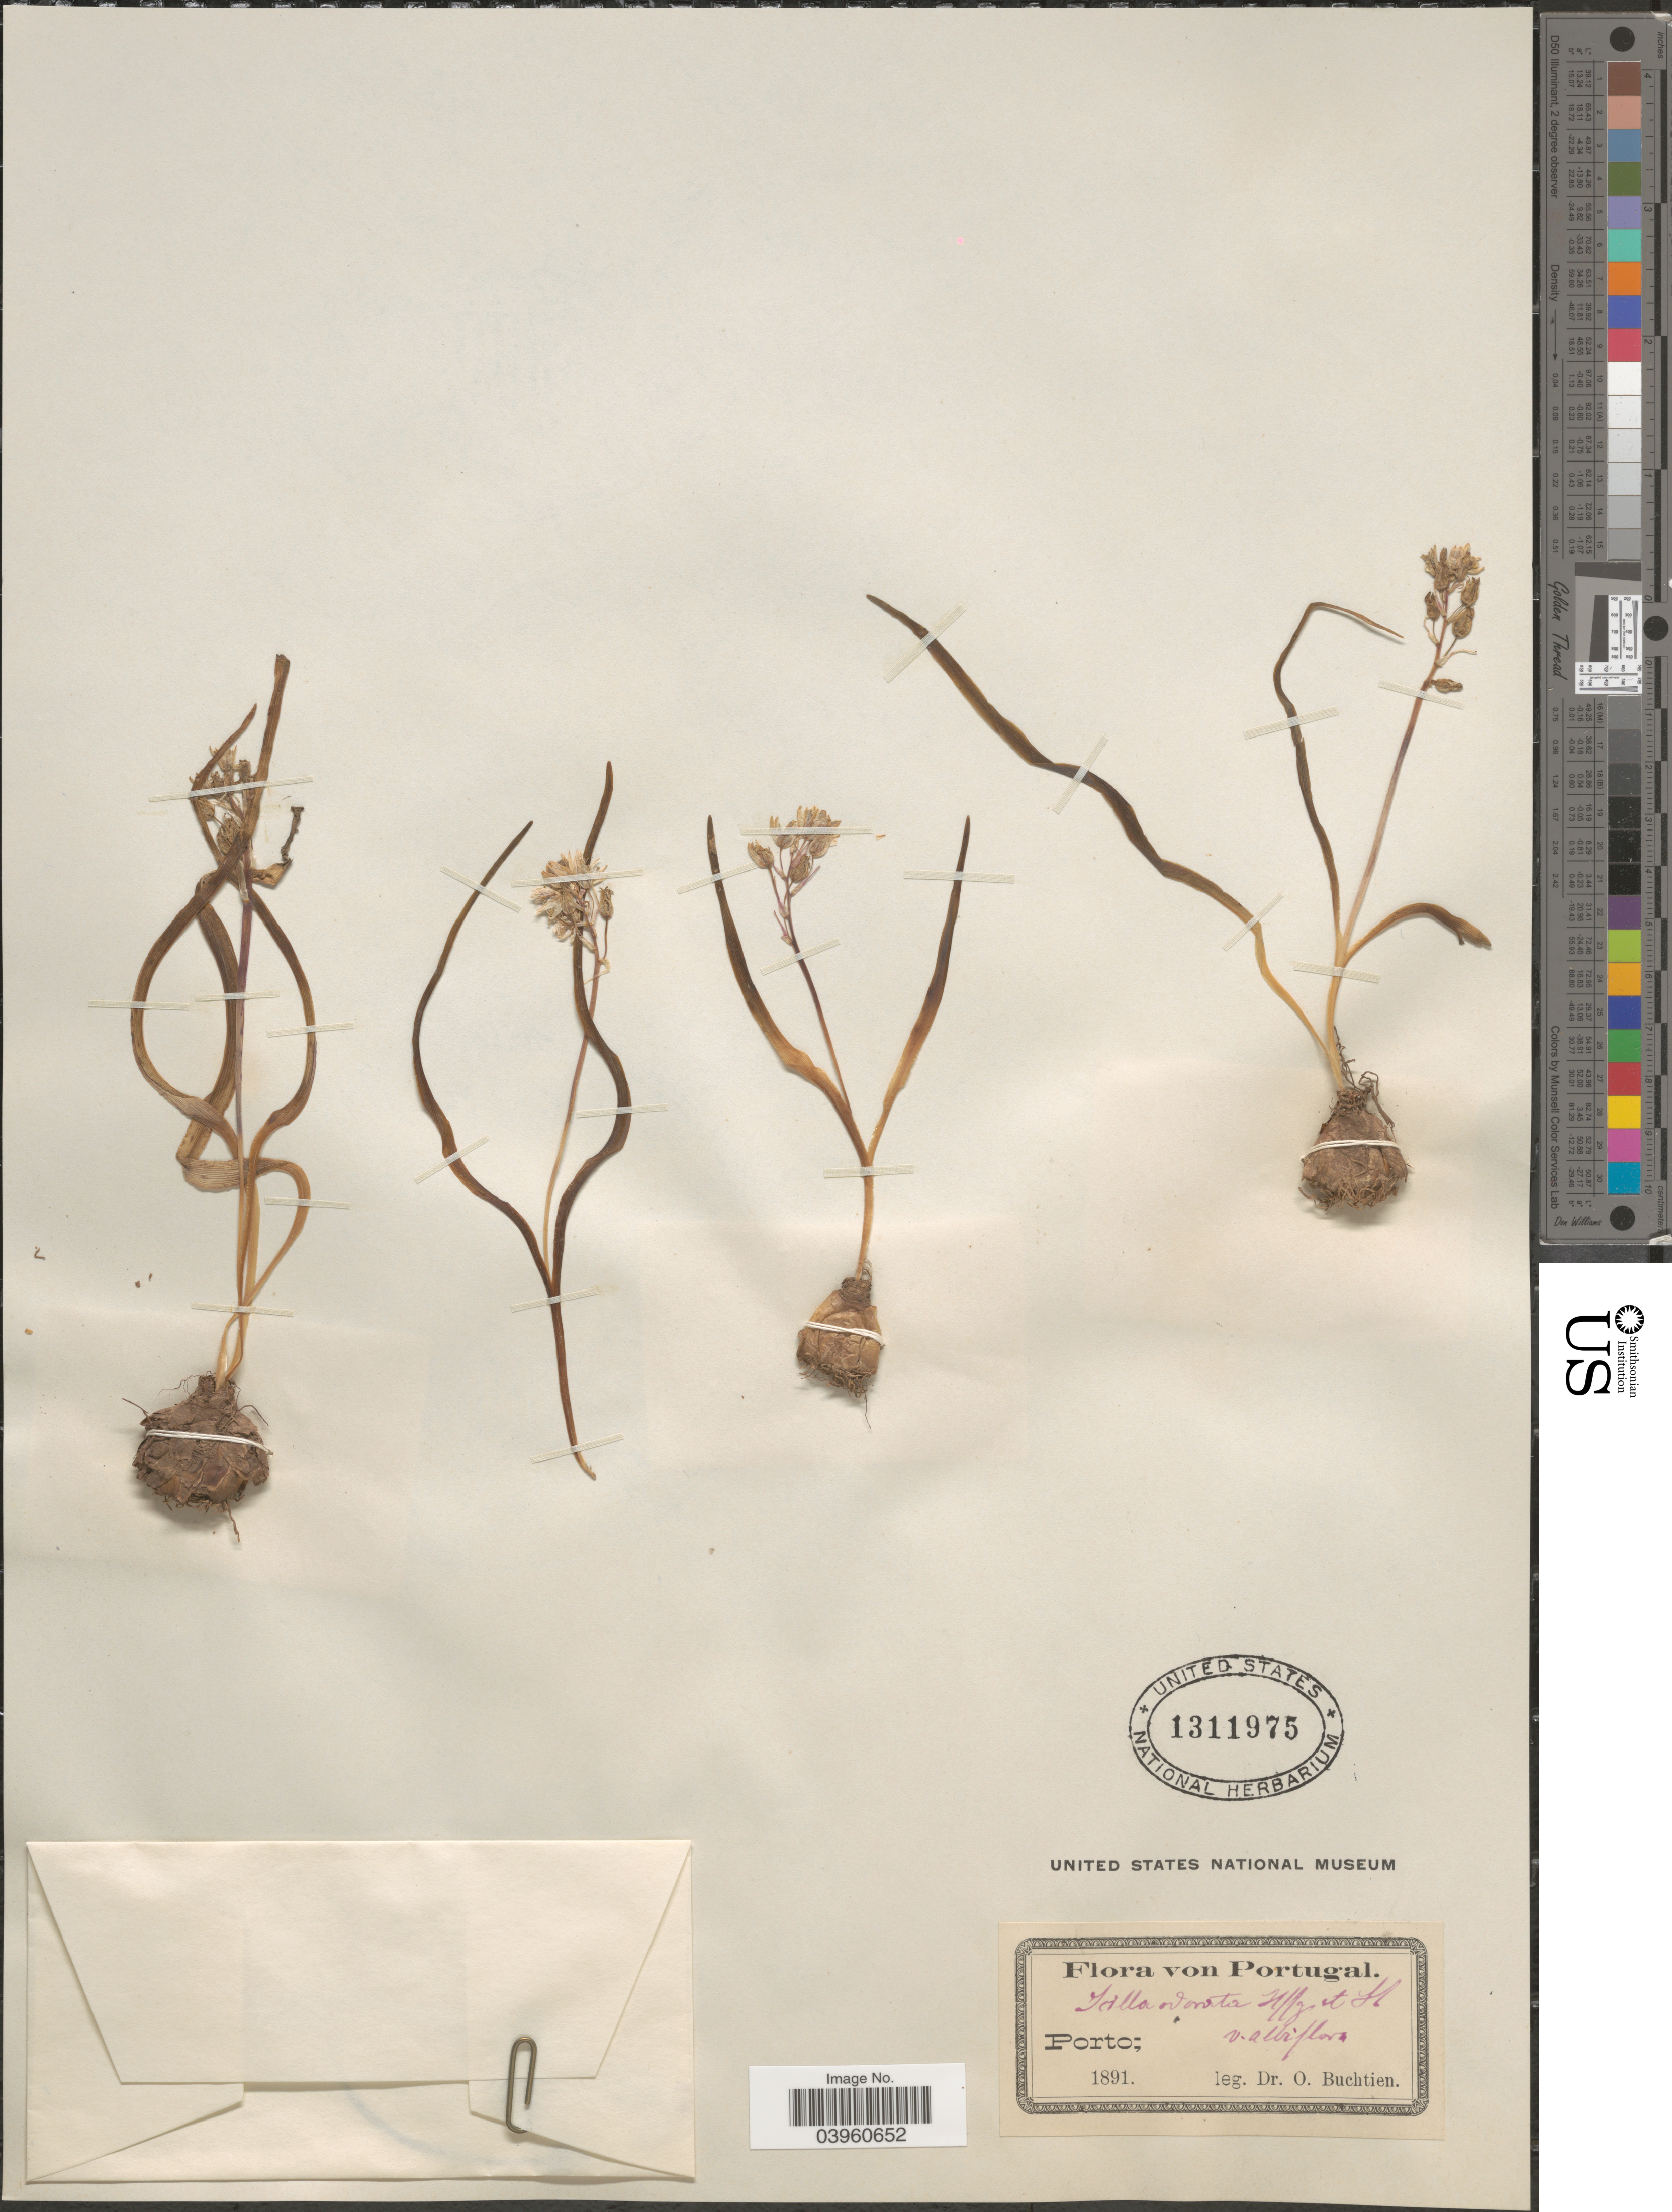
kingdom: Plantae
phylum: Tracheophyta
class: Liliopsida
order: Asparagales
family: Asparagaceae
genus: Scilla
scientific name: Scilla odorata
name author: Link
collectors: O. Buchtien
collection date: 1891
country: Portugal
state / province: Porto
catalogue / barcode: US 1311975